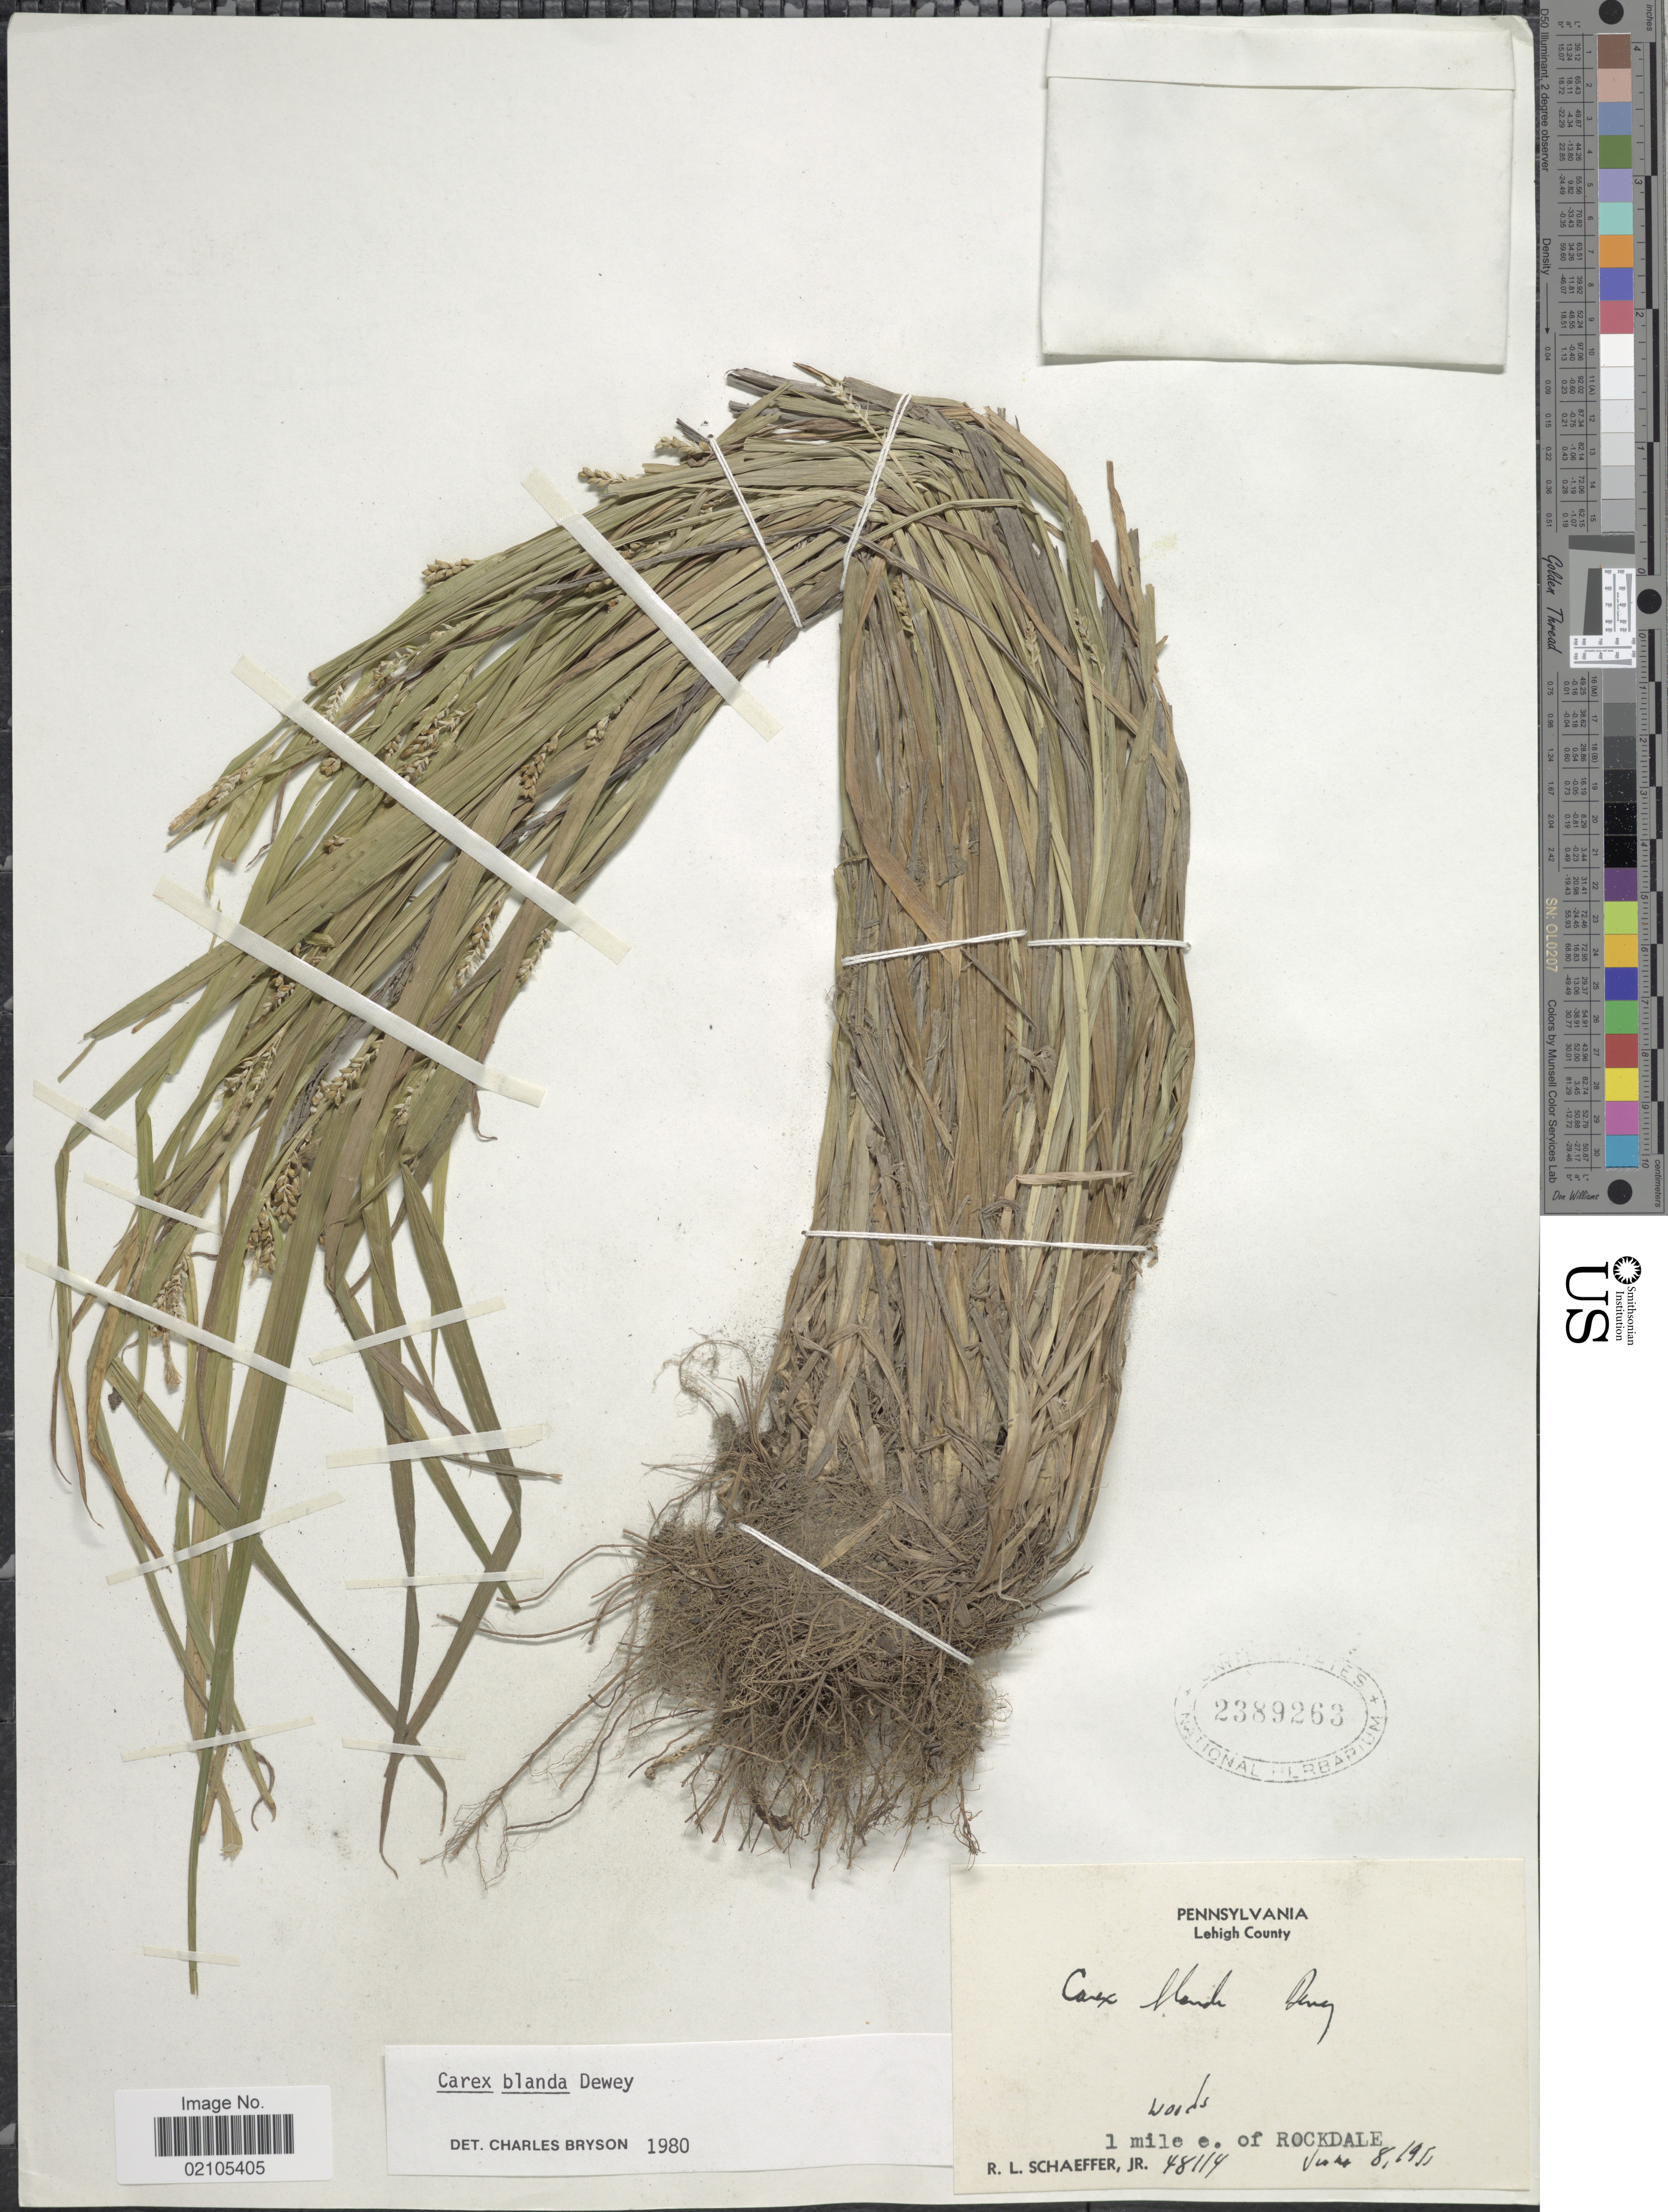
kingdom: Plantae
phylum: Tracheophyta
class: Liliopsida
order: Poales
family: Cyperaceae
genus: Carex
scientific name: Carex blanda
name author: Dewey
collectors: R. L. Schaeffer Jr.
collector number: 48114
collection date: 1951-06-08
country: United States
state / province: Pennsylvania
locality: Lehigh County. Woods. 1 mile e. of Rockdale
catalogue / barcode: US 2389263